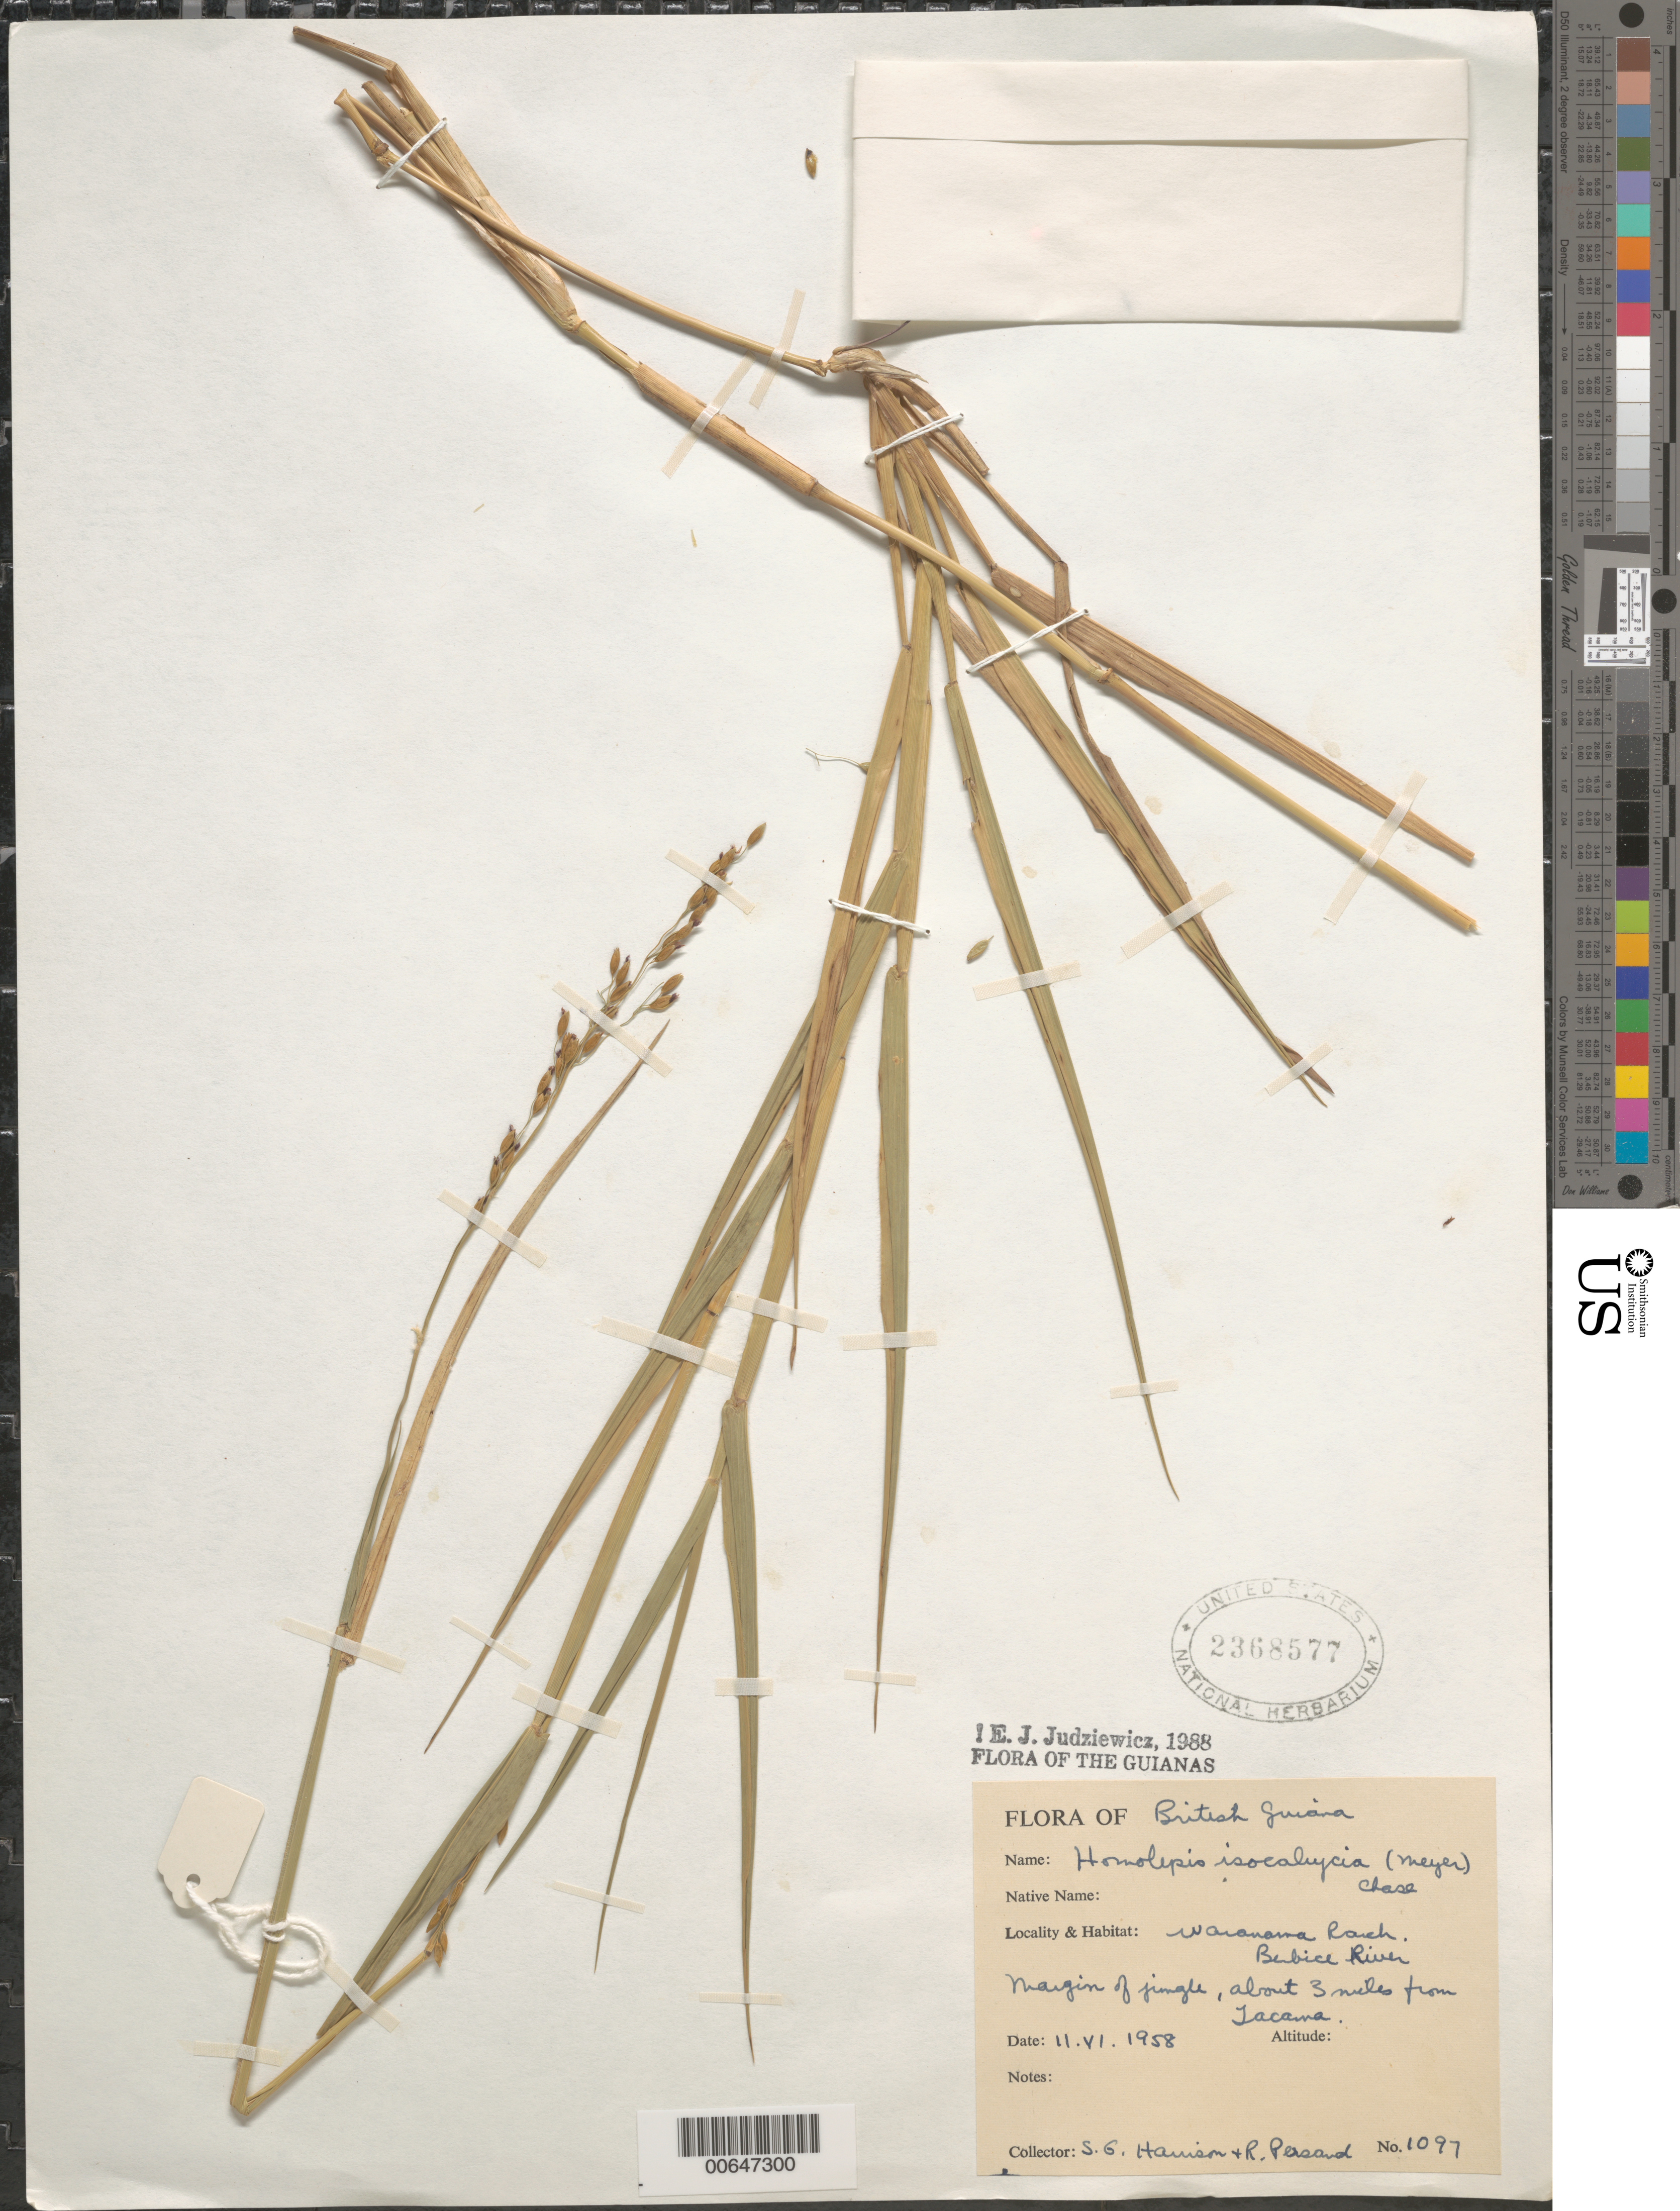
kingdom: Plantae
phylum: Tracheophyta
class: Liliopsida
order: Poales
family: Poaceae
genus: Homolepis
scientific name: Homolepis isocalycia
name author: (G. Mey.) Chase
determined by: Judziewicz, E. J.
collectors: S. G. Harrison & R. Persand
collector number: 1097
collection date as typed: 11-Jun-58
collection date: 1958-06-11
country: Guyana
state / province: Mahaica-Berbice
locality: Waramana Ranch, Berbice River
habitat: Margin of jungle, about 3 mi from Tacama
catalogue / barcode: US 2368577